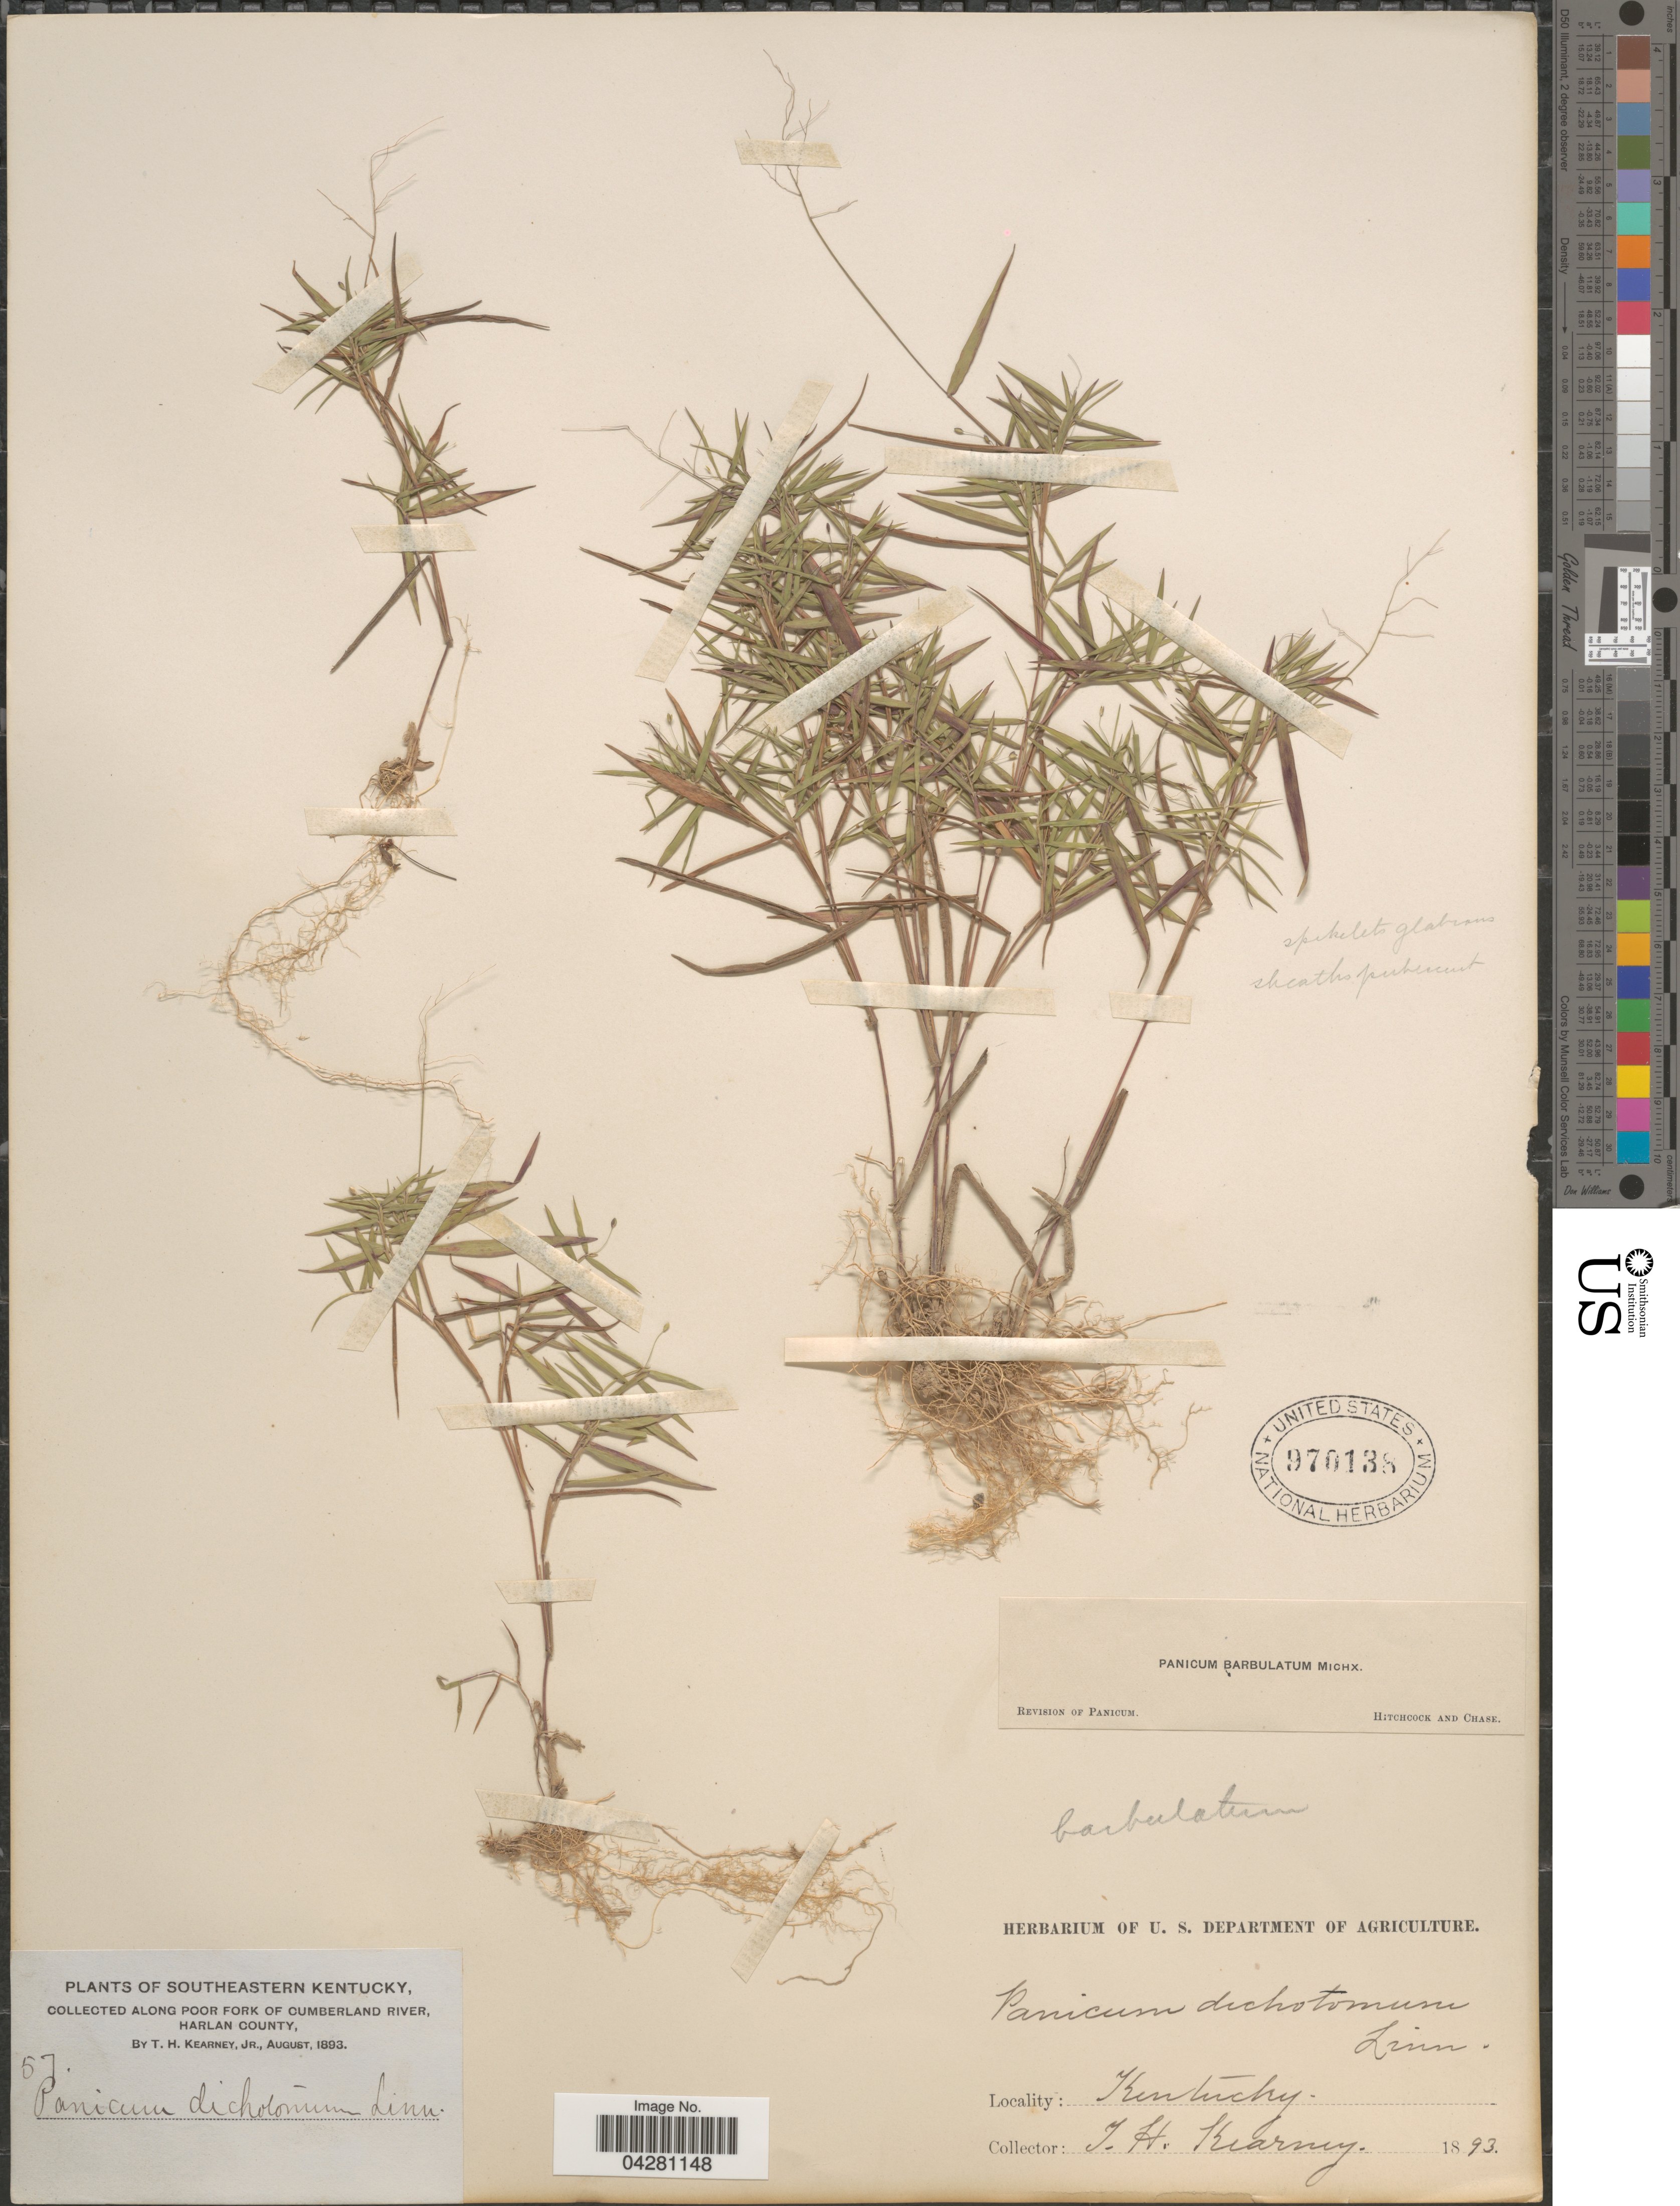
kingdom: Plantae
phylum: Tracheophyta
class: Liliopsida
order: Poales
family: Poaceae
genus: Dichanthelium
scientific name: Dichanthelium dichotomum var. dichotomum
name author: (L.) Gould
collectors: T. H. Kearney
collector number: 57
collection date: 1893-08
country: United States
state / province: Kentucky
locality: Southeastern Kentucky, along Poor Fork of Cumberland River, Harlan County.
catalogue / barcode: US 970138